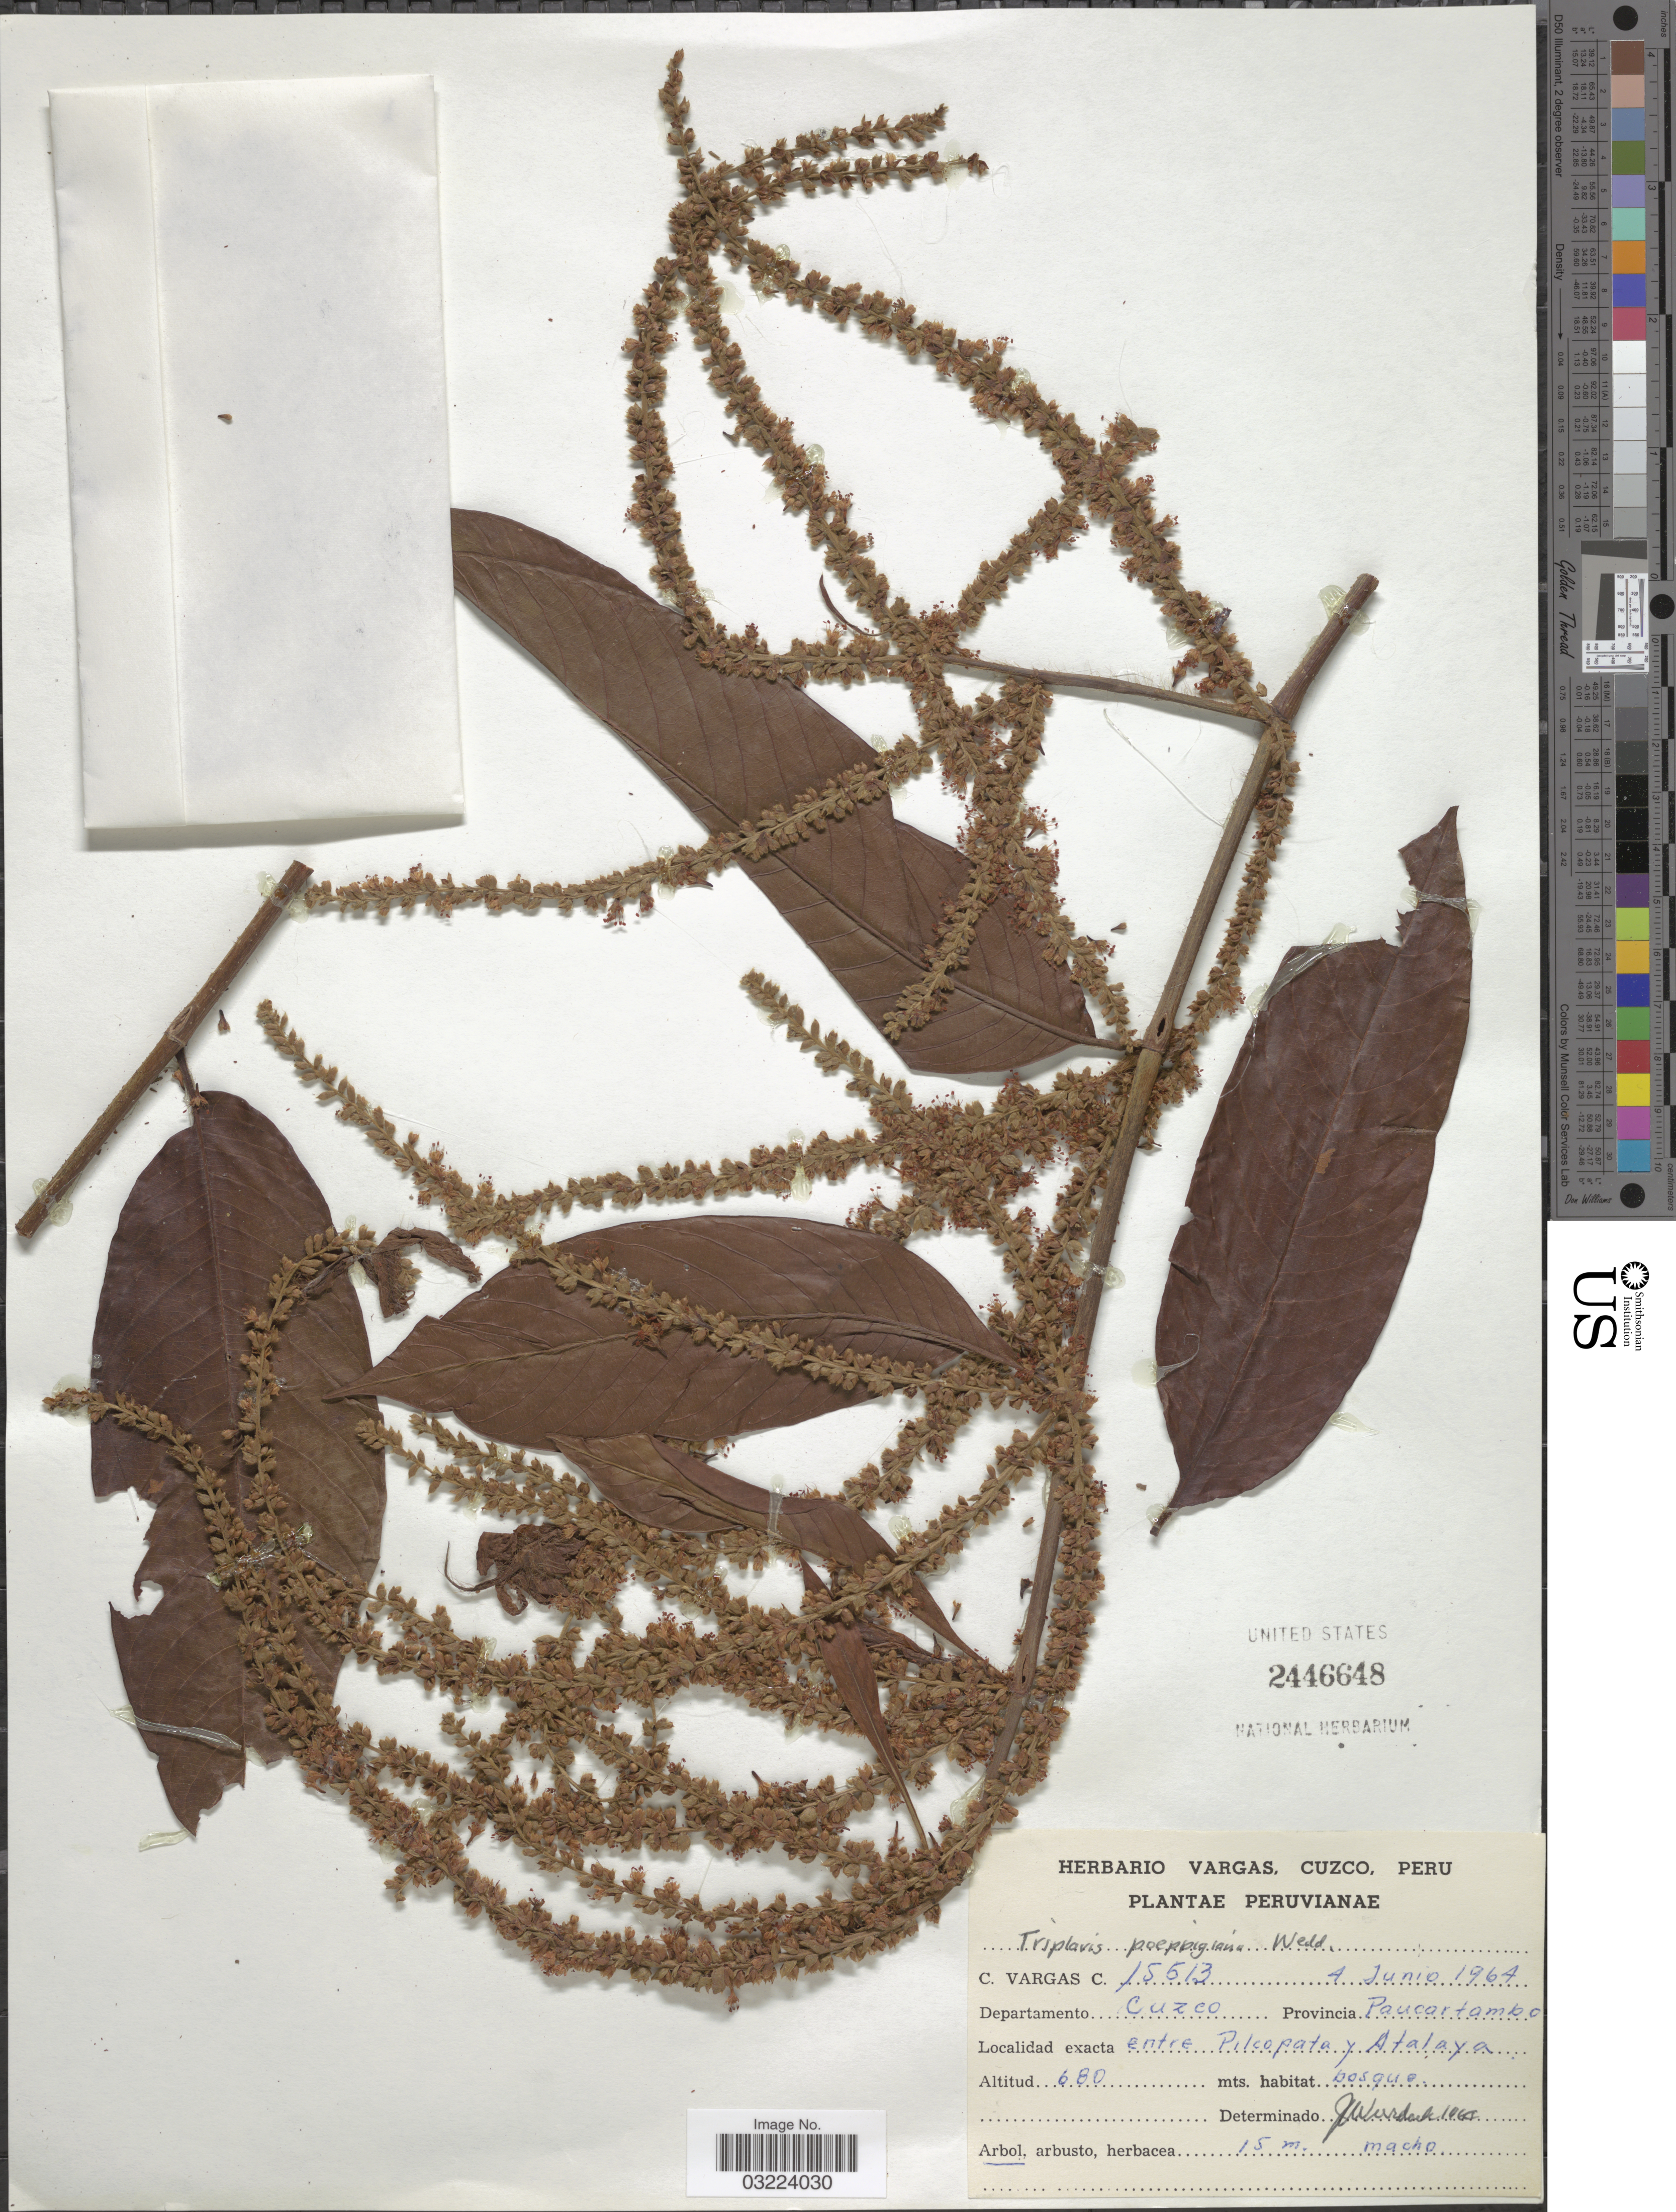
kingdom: Plantae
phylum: Tracheophyta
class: Magnoliopsida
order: Caryophyllales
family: Polygonaceae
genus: Triplaris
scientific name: Triplaris poeppigiana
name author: Wedd.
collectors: C. Vargas Calderón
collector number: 15513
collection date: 1964-06-04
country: Peru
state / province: Cusco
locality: Departamento Cuzco, Paucartambo, entre Pilcopata y Atalaya.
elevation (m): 680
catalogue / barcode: US 2446648